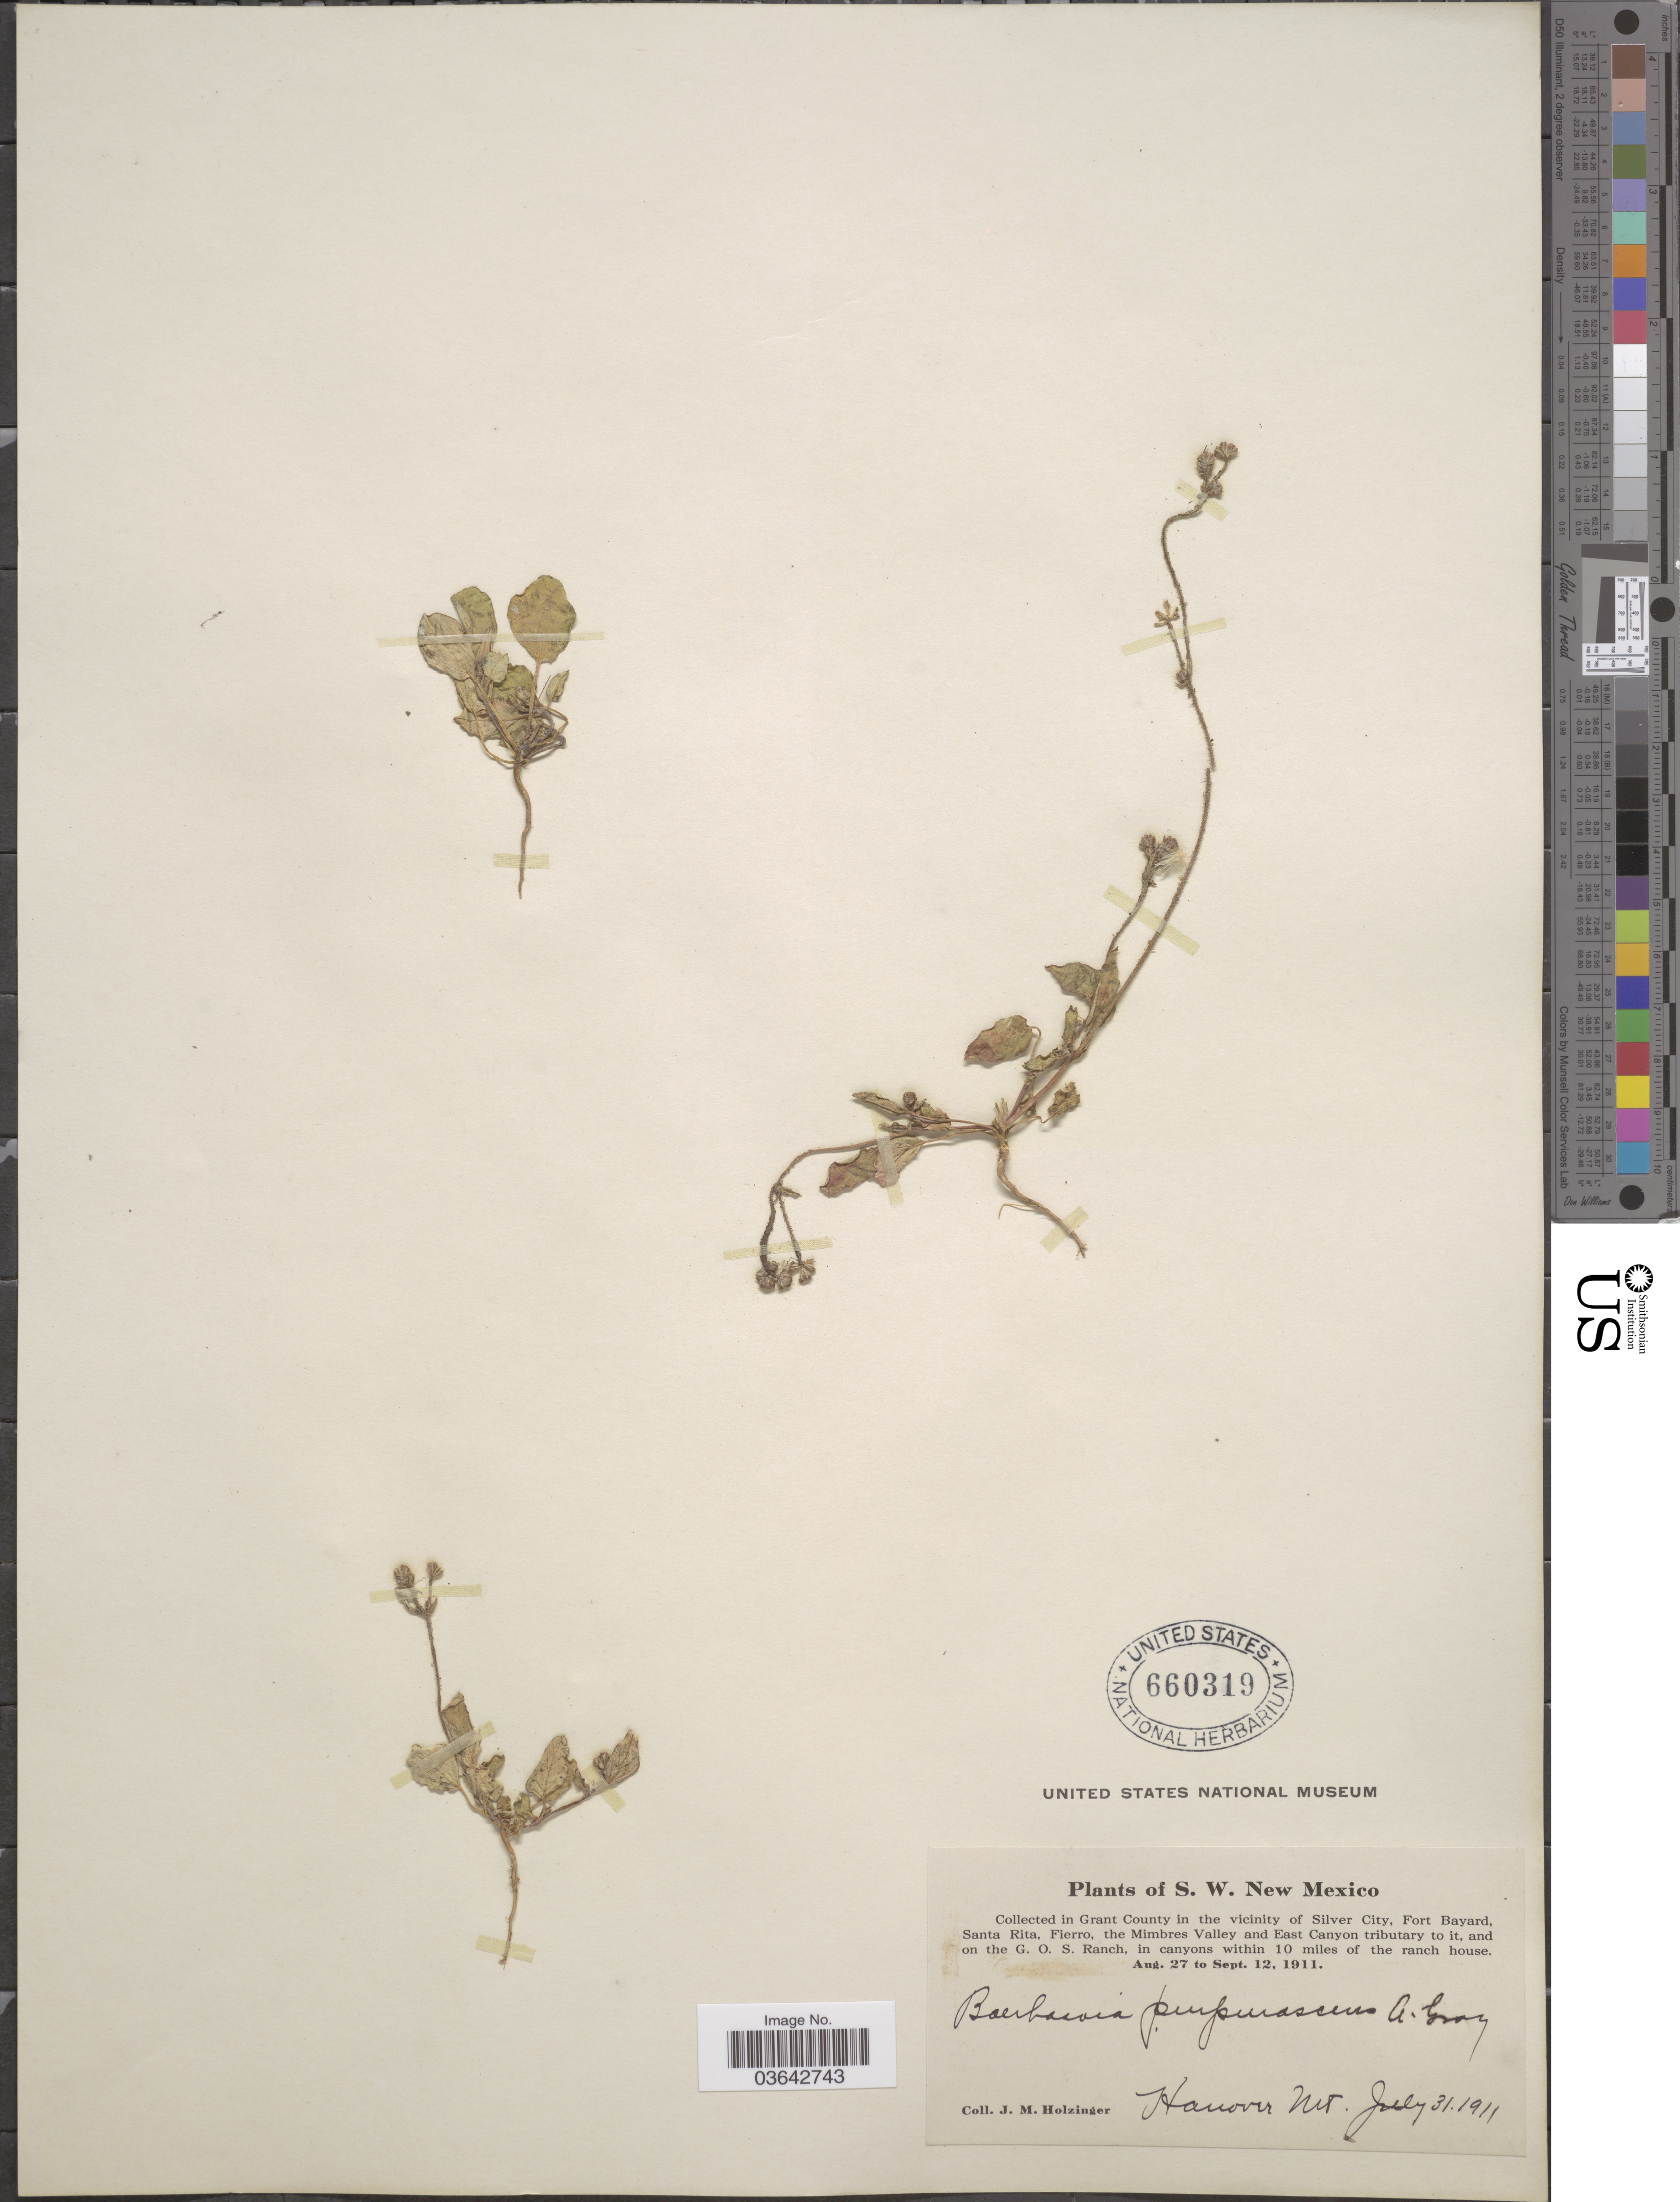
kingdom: Plantae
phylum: Tracheophyta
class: Magnoliopsida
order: Caryophyllales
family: Nyctaginaceae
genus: Boerhavia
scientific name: Boerhavia purpurascens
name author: A. Gray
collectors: J. M. Holzinger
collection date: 1911-07-31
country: United States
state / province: New Mexico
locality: S. W. New Mexico. Grant County in the vicinity of Silver City, Fort Bayard, Santa Rita, Fierro, the Mimbres Valley and East Canyon tributary to it, and on the G. O. S. Ranch, in canyons within 10 miles of the ranch house. Hanover Mt.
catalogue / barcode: US 660319